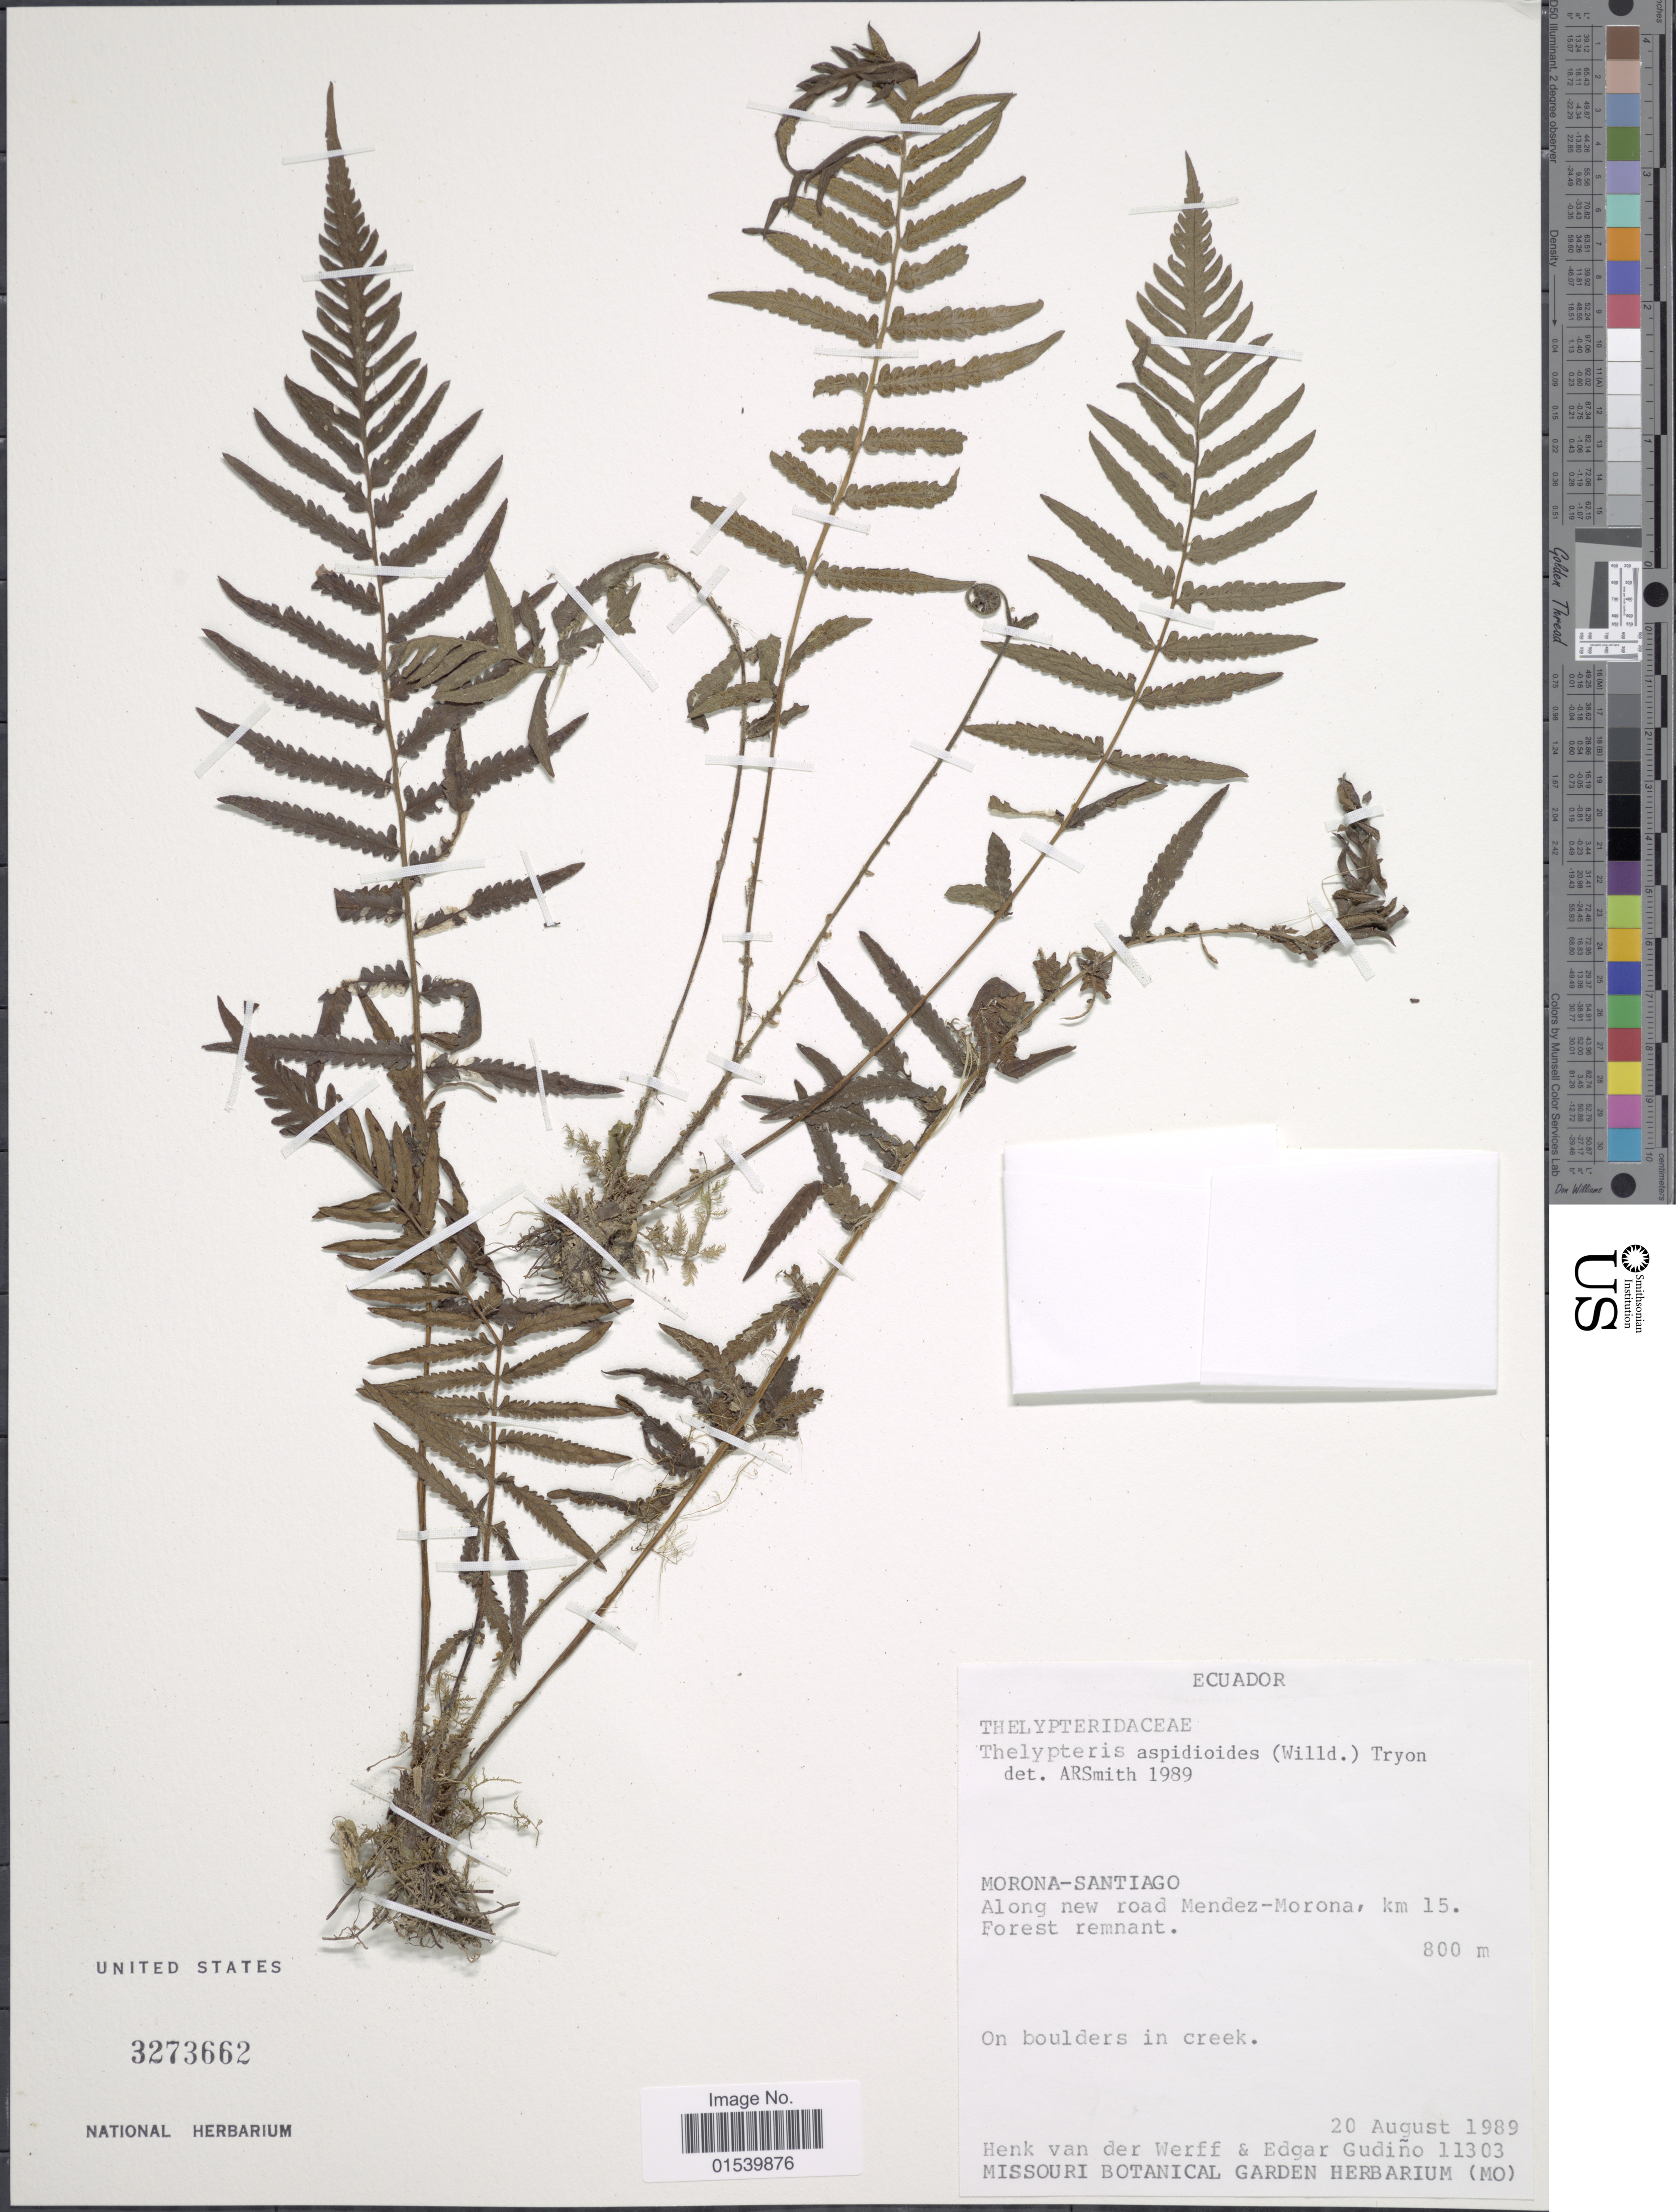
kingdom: Plantae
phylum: Tracheophyta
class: Polypodiopsida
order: Polypodiales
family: Thelypteridaceae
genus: Amauropelta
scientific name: Amauropelta aspidioides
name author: (Willd.) Pic. Serm.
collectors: H. van der Werff & E. Gudiño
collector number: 11303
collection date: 1989-08-20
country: Ecuador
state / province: Morona-Santiago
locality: Along new road Mendez-Morona, km 15. Forest remnant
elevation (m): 800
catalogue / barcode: US 3273662